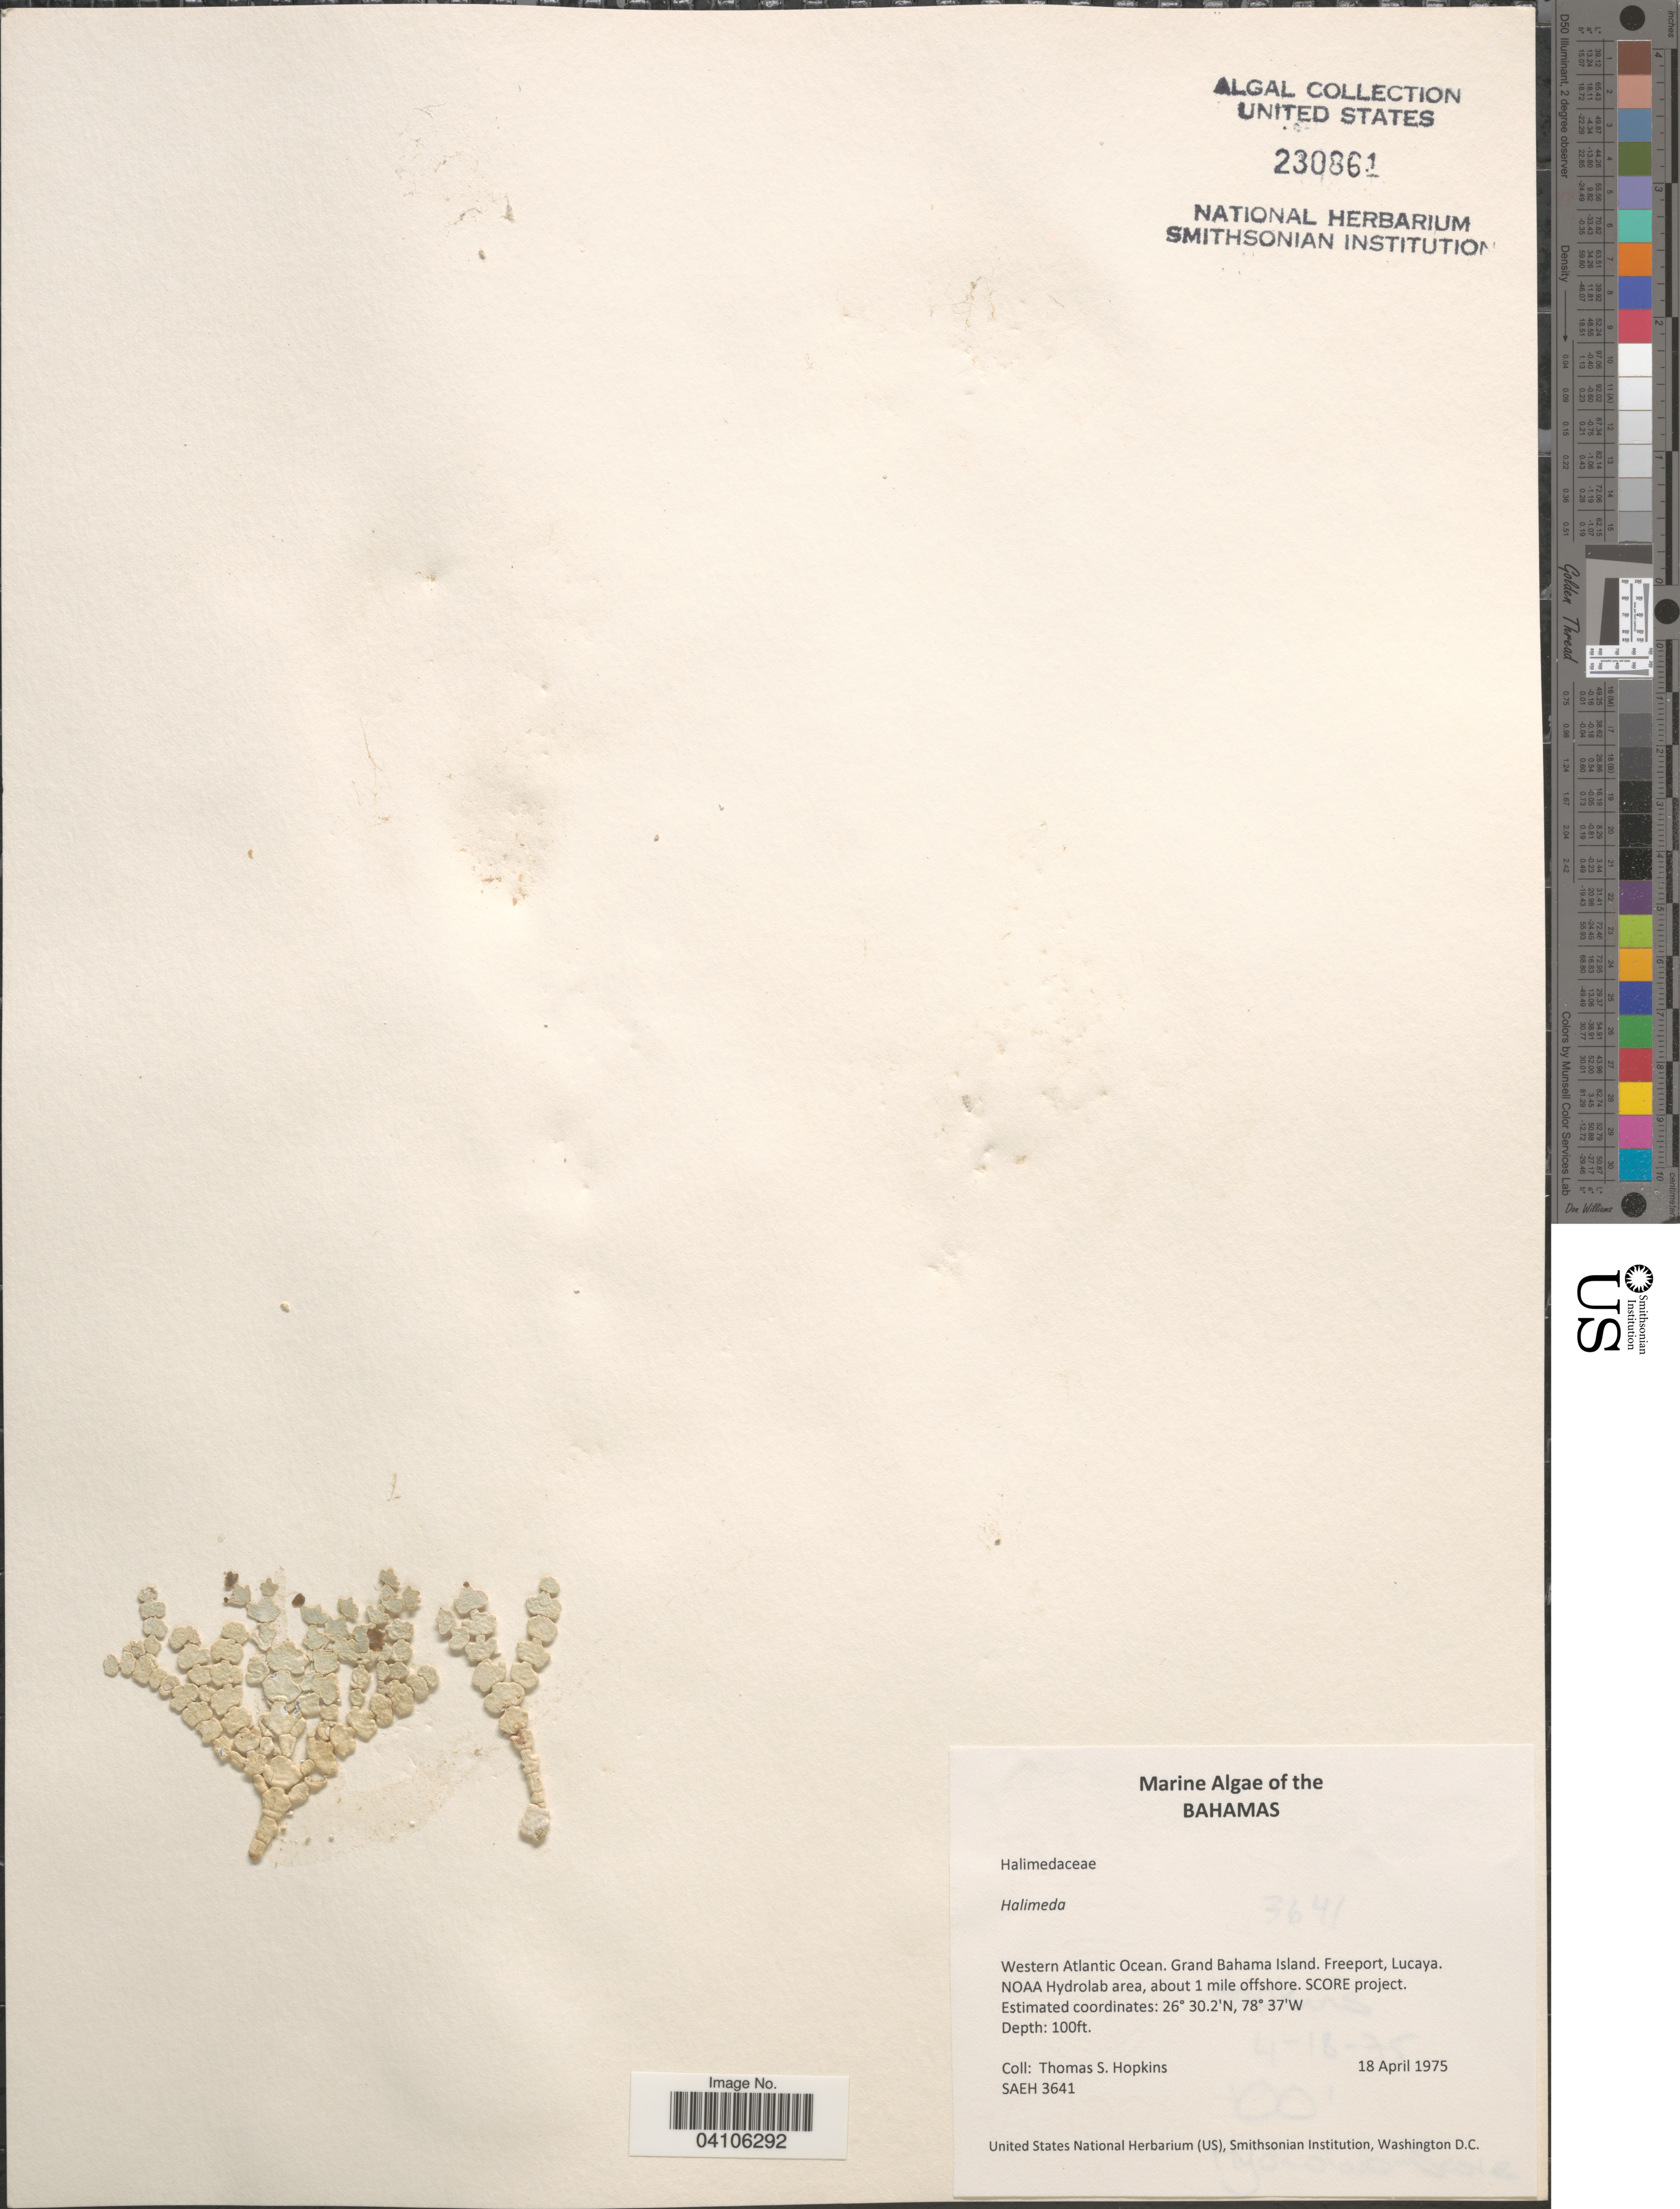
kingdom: Plantae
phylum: Chlorophyta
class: Ulvophyceae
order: Bryopsidales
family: Halimedaceae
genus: Halimeda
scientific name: Halimeda sp.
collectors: T. Hopkins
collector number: SAEH3641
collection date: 1975-04-18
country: Bahamas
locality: Western Atlantic Ocean. Grand Bahama Island. Freeport, Lucaya. NOAA Hydrolab area, about 1 mile offshore. SCORE project.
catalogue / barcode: US 230861